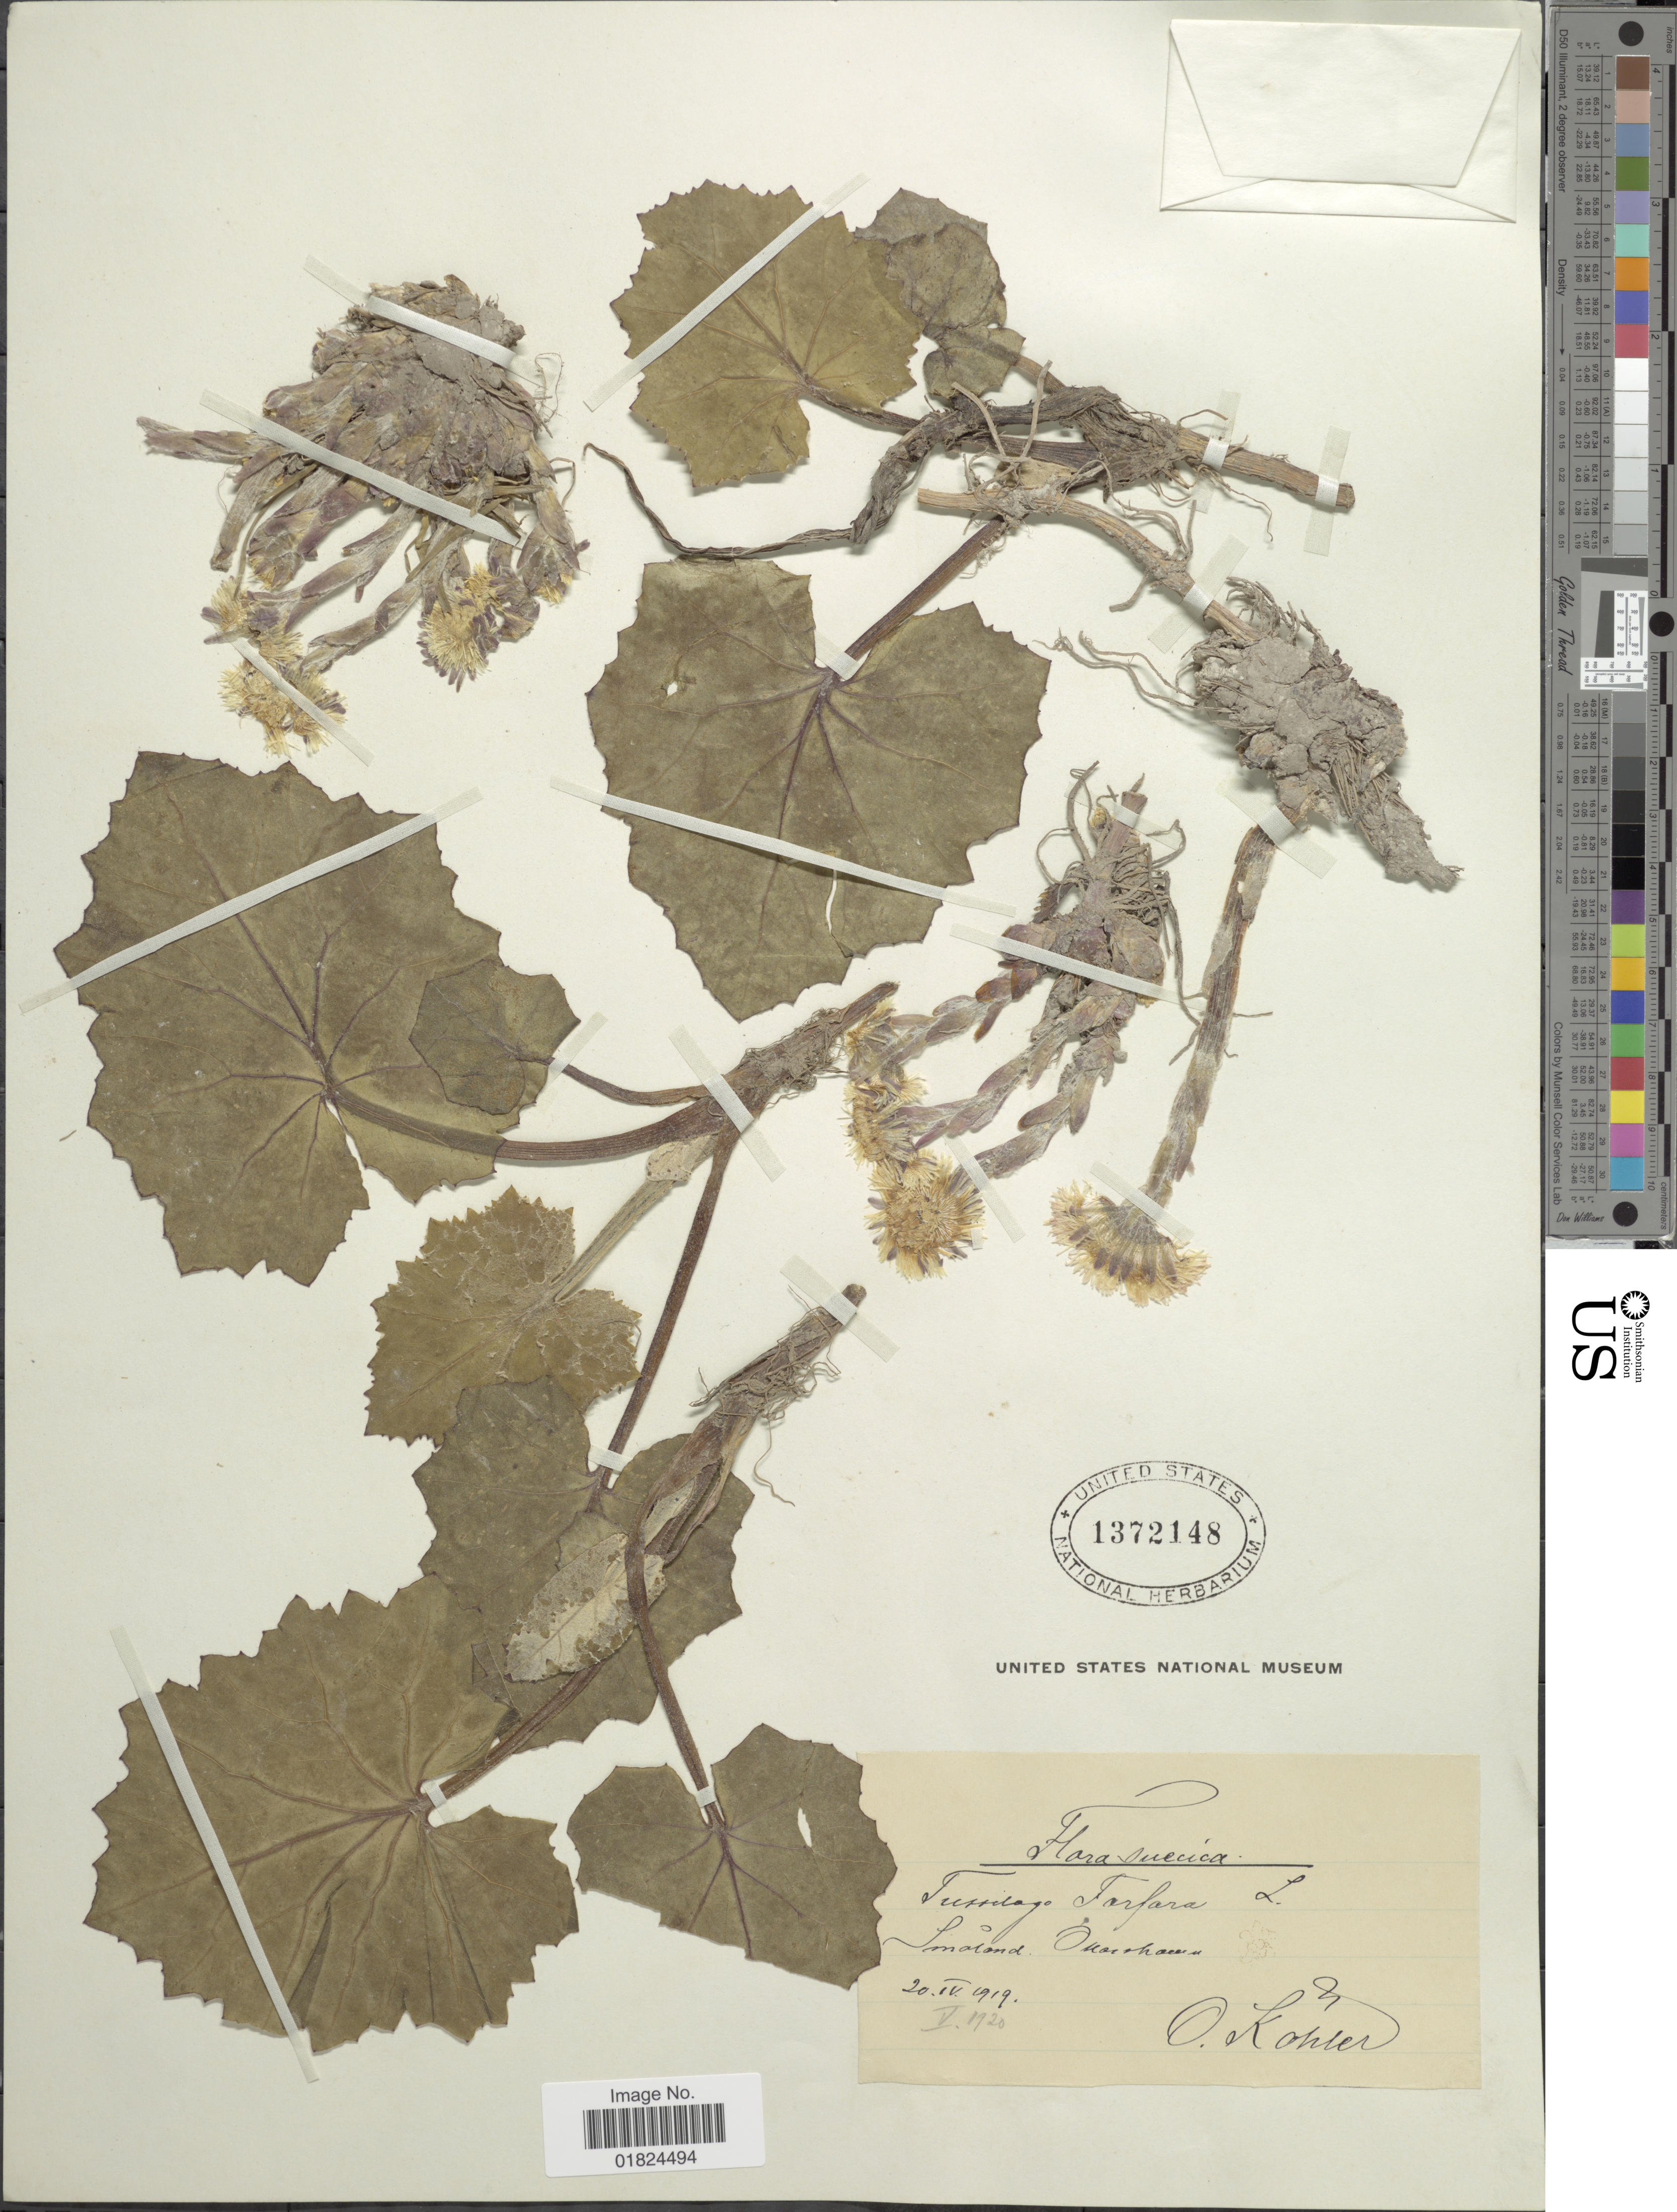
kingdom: Plantae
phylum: Tracheophyta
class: Magnoliopsida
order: Asterales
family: Asteraceae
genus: Tussilago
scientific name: Tussilago farfara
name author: L.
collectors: O. Köhler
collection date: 1919-04-20/1920-05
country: Sweden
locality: Småland, Oskarshamn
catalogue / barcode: US 1372148